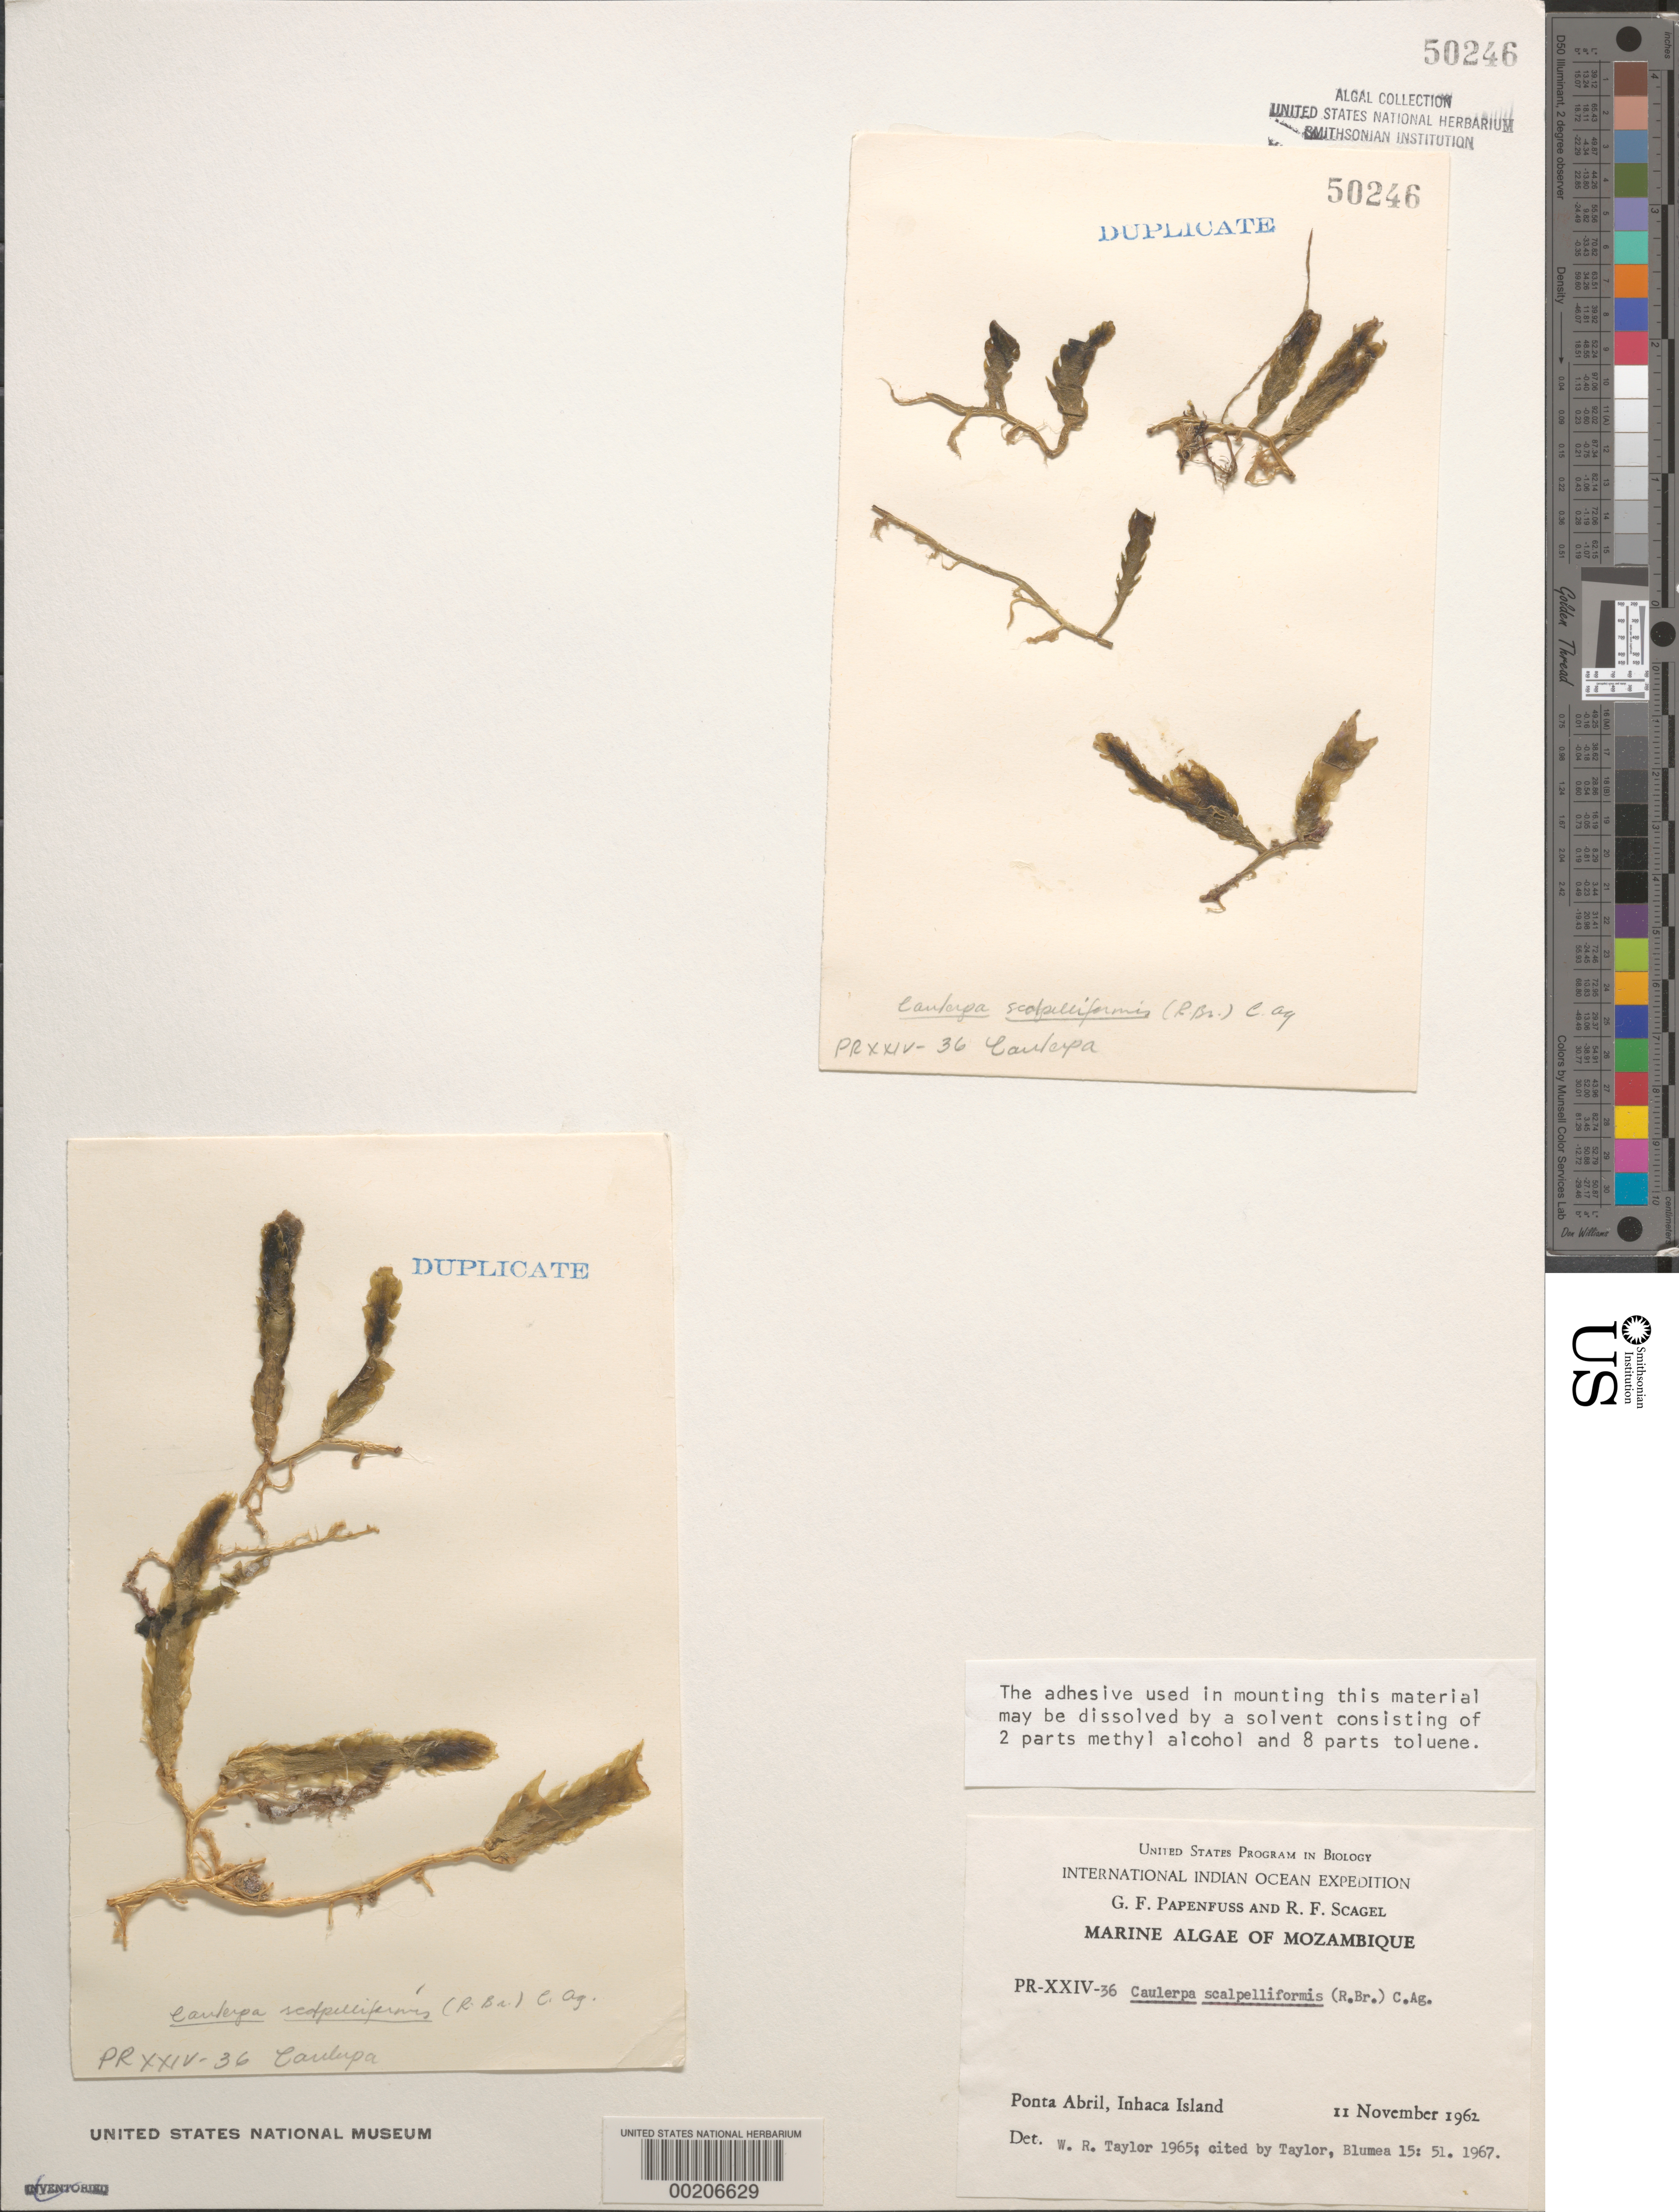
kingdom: Plantae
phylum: Chlorophyta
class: Ulvophyceae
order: Bryopsidales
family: Caulerpaceae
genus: Caulerpa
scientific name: Caulerpa scalpelliformis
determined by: Taylor, William R.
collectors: G. Papenfuss & R. F. Scagel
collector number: PR-XXIV-36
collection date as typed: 11 Nov 1962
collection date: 1962-11-11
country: Mozambique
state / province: Maputo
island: Inhaca Island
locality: Ponta Abril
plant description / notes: International Indian Ocean Expedition, 1962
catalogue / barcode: US 50246